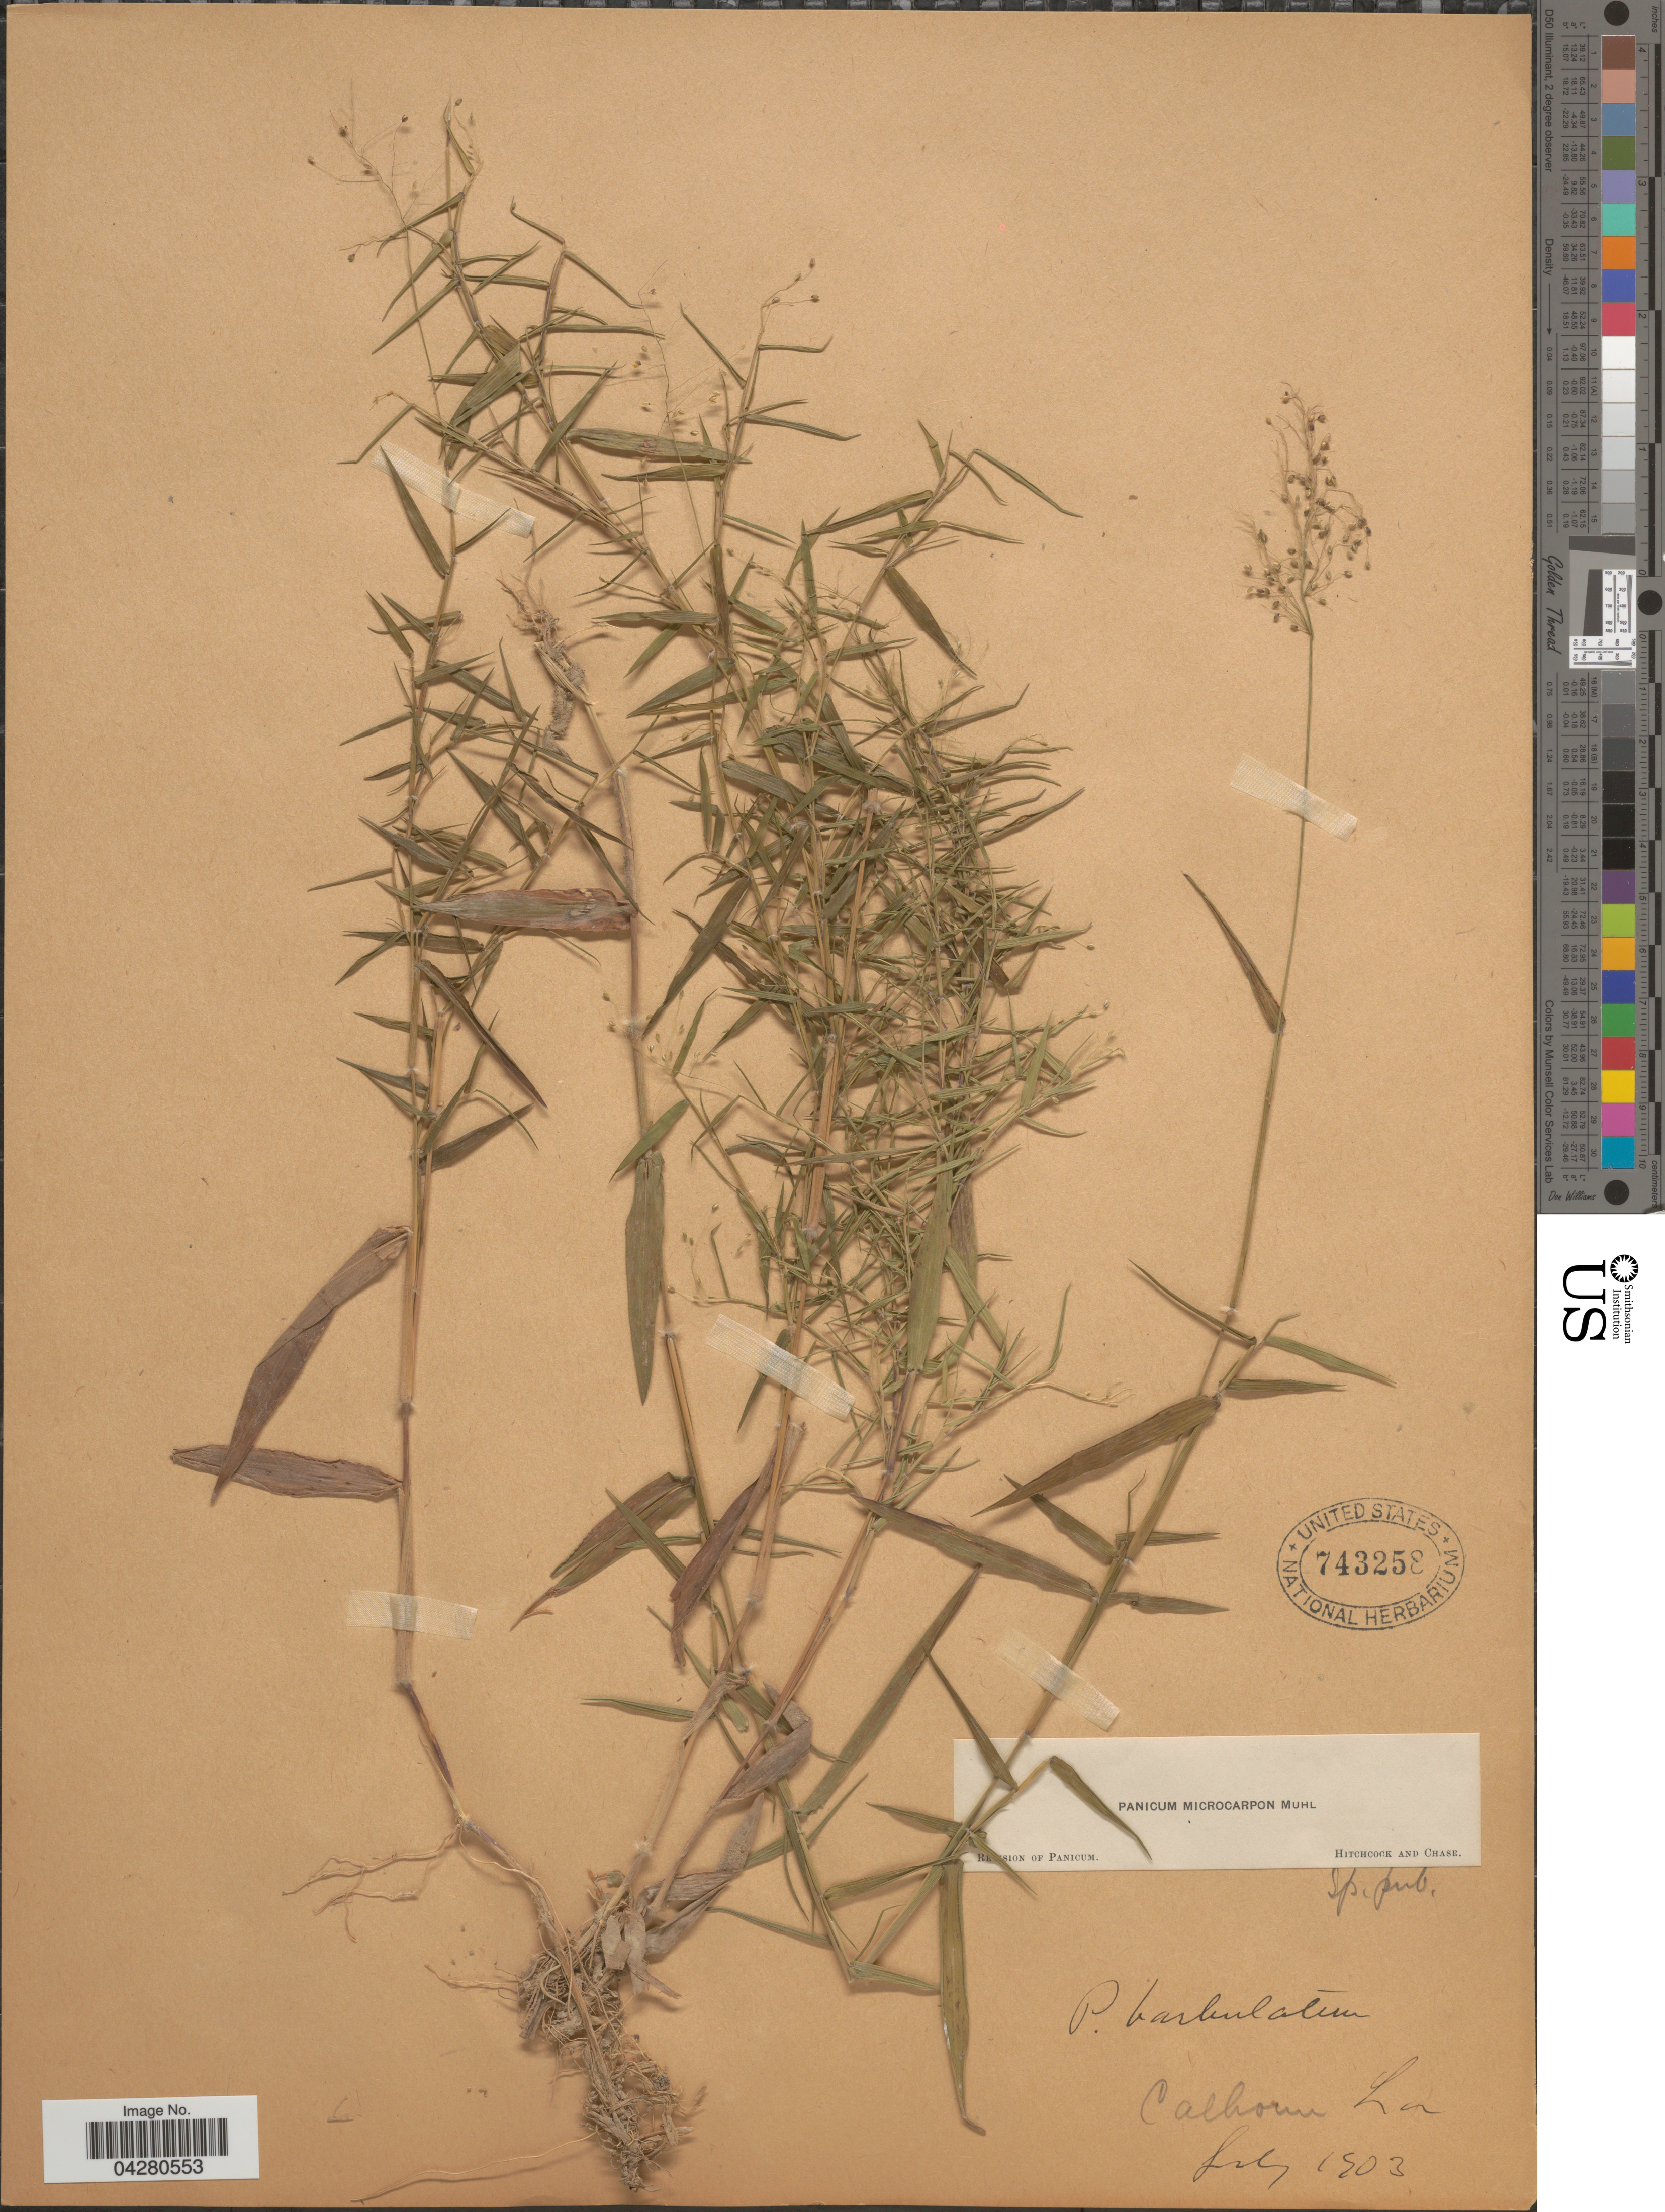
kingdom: Plantae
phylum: Tracheophyta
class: Liliopsida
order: Poales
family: Poaceae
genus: Dichanthelium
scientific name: Dichanthelium dichotomum var. dichotomum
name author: (L.) Gould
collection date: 1903-07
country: United States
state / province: Louisiana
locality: Calhoun.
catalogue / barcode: US 743258